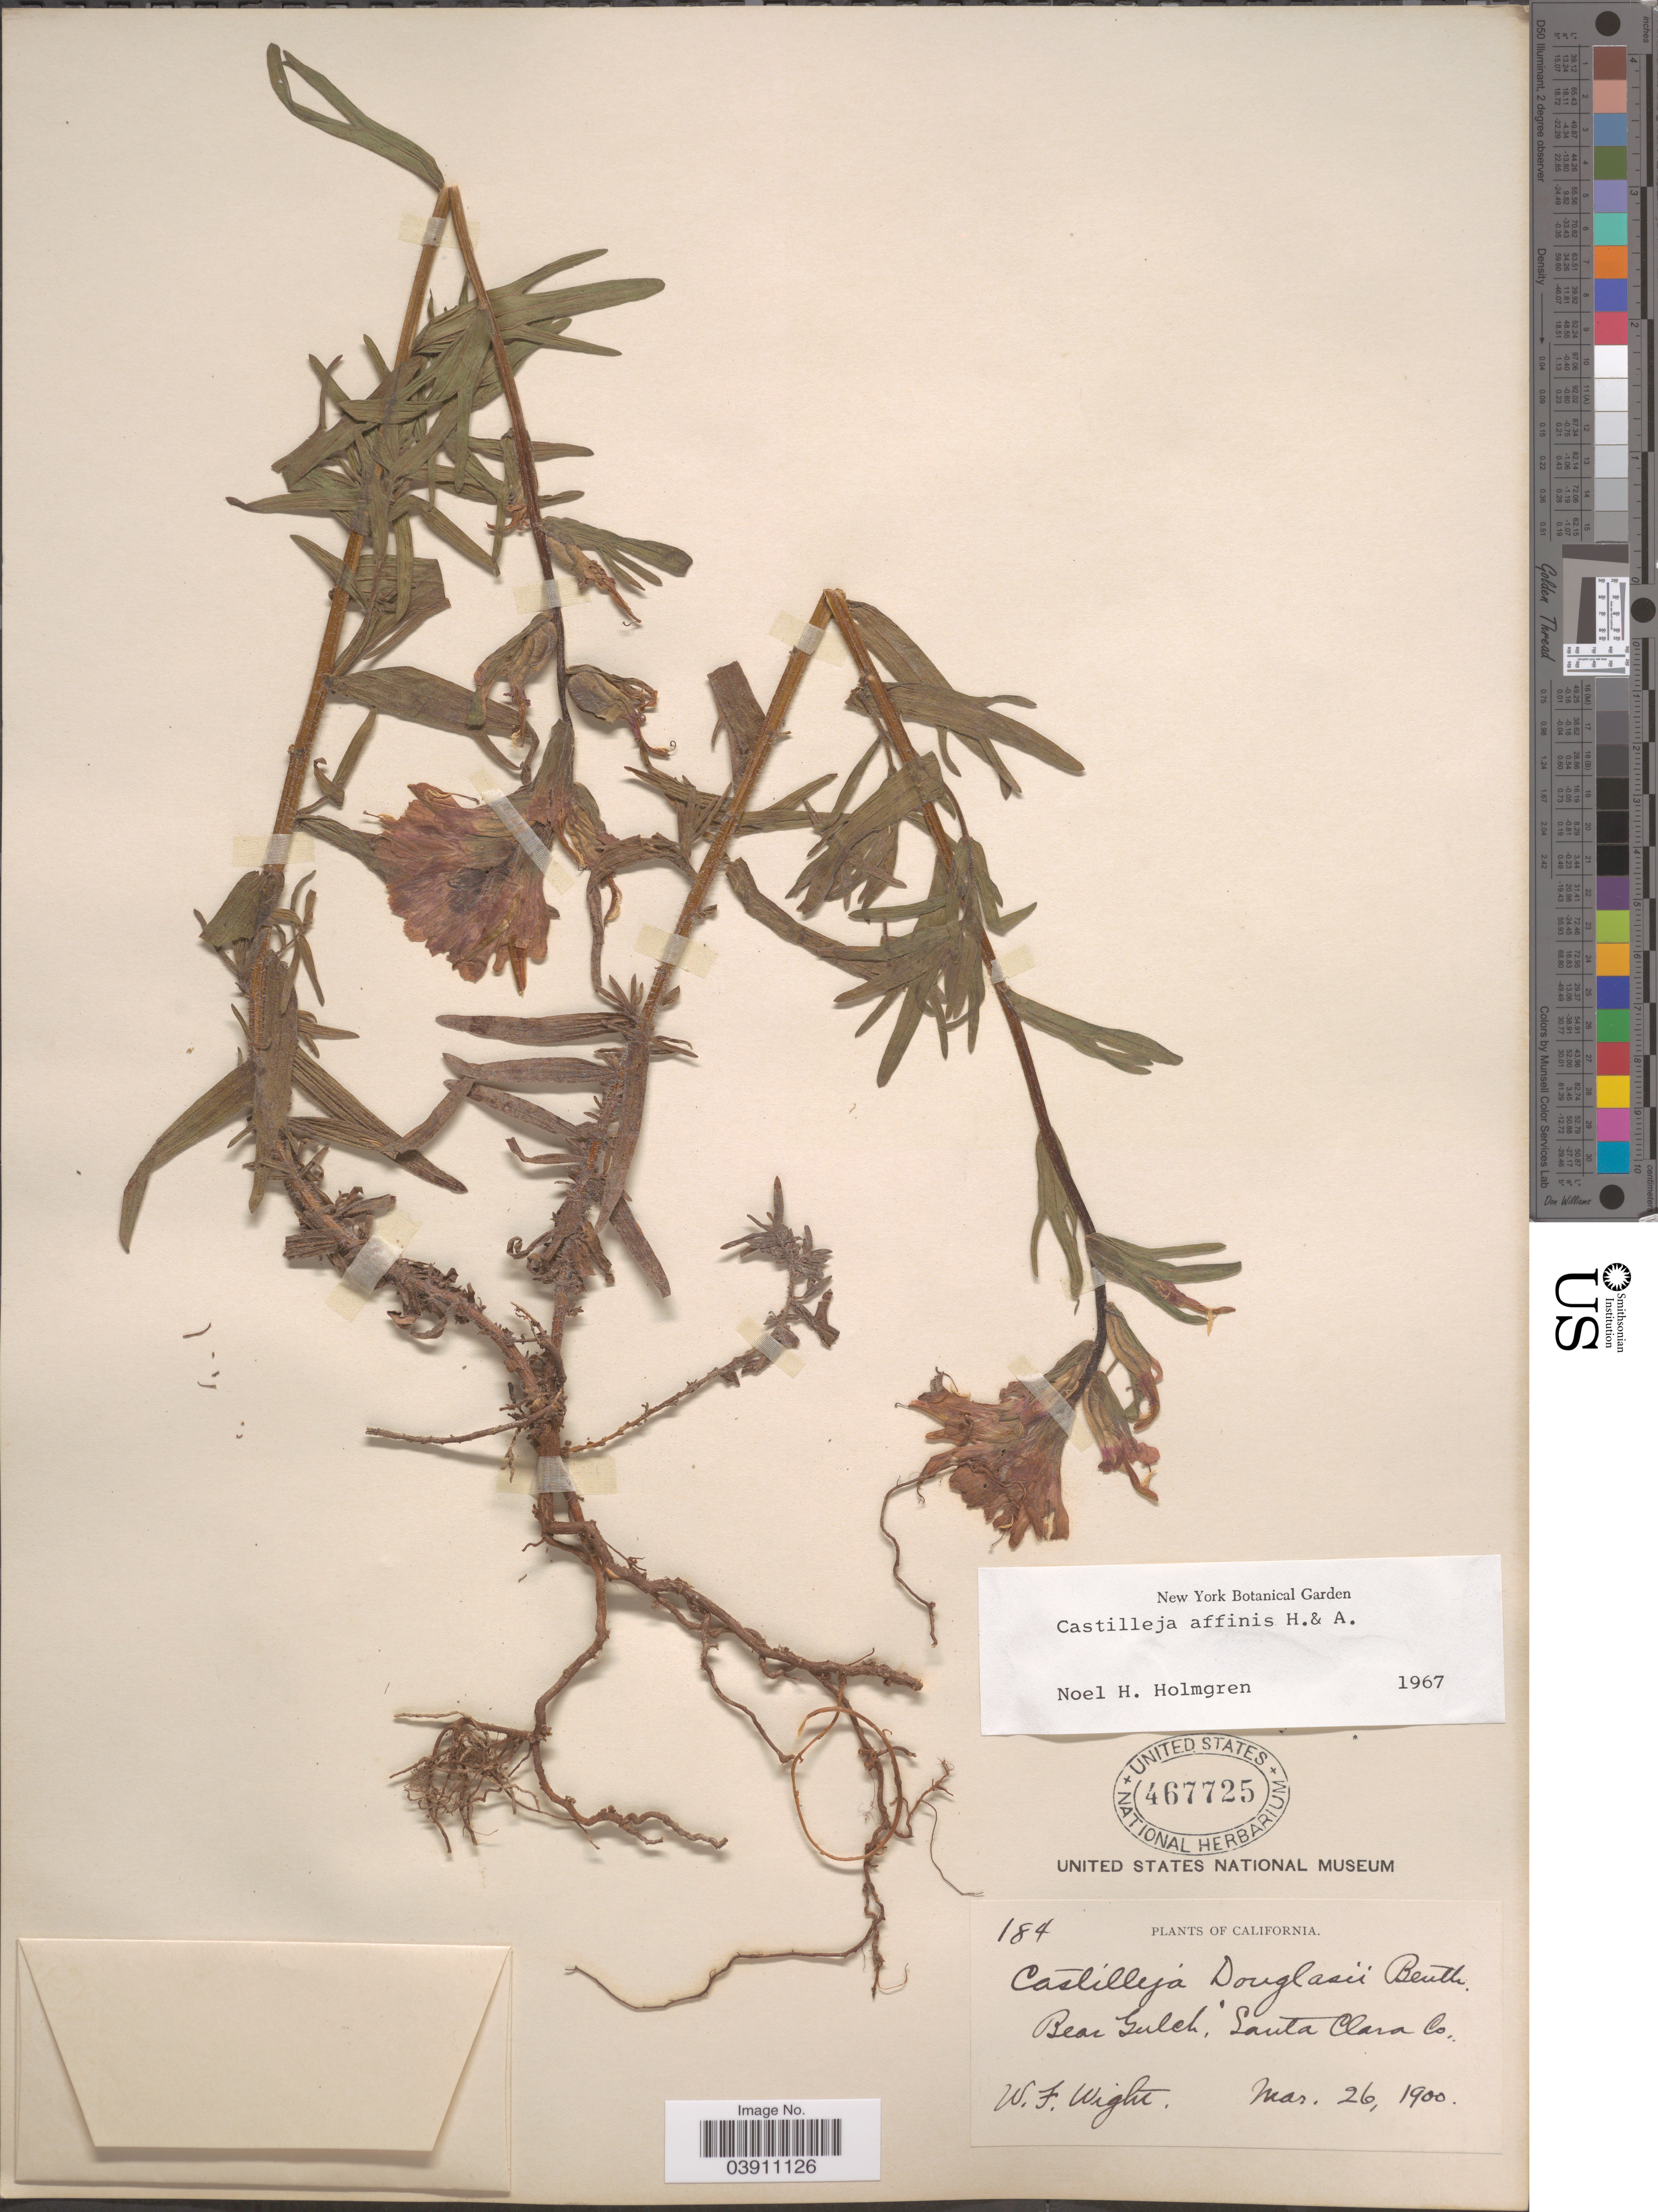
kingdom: Plantae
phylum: Tracheophyta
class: Magnoliopsida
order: Lamiales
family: Orobanchaceae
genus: Castilleja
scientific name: Castilleja affinis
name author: Hook. & Arn.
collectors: W. Wight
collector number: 184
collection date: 1900-03-26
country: United States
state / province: California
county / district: Santa Clara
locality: Bear Gulch, Santa Clara Co.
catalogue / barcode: US 467725